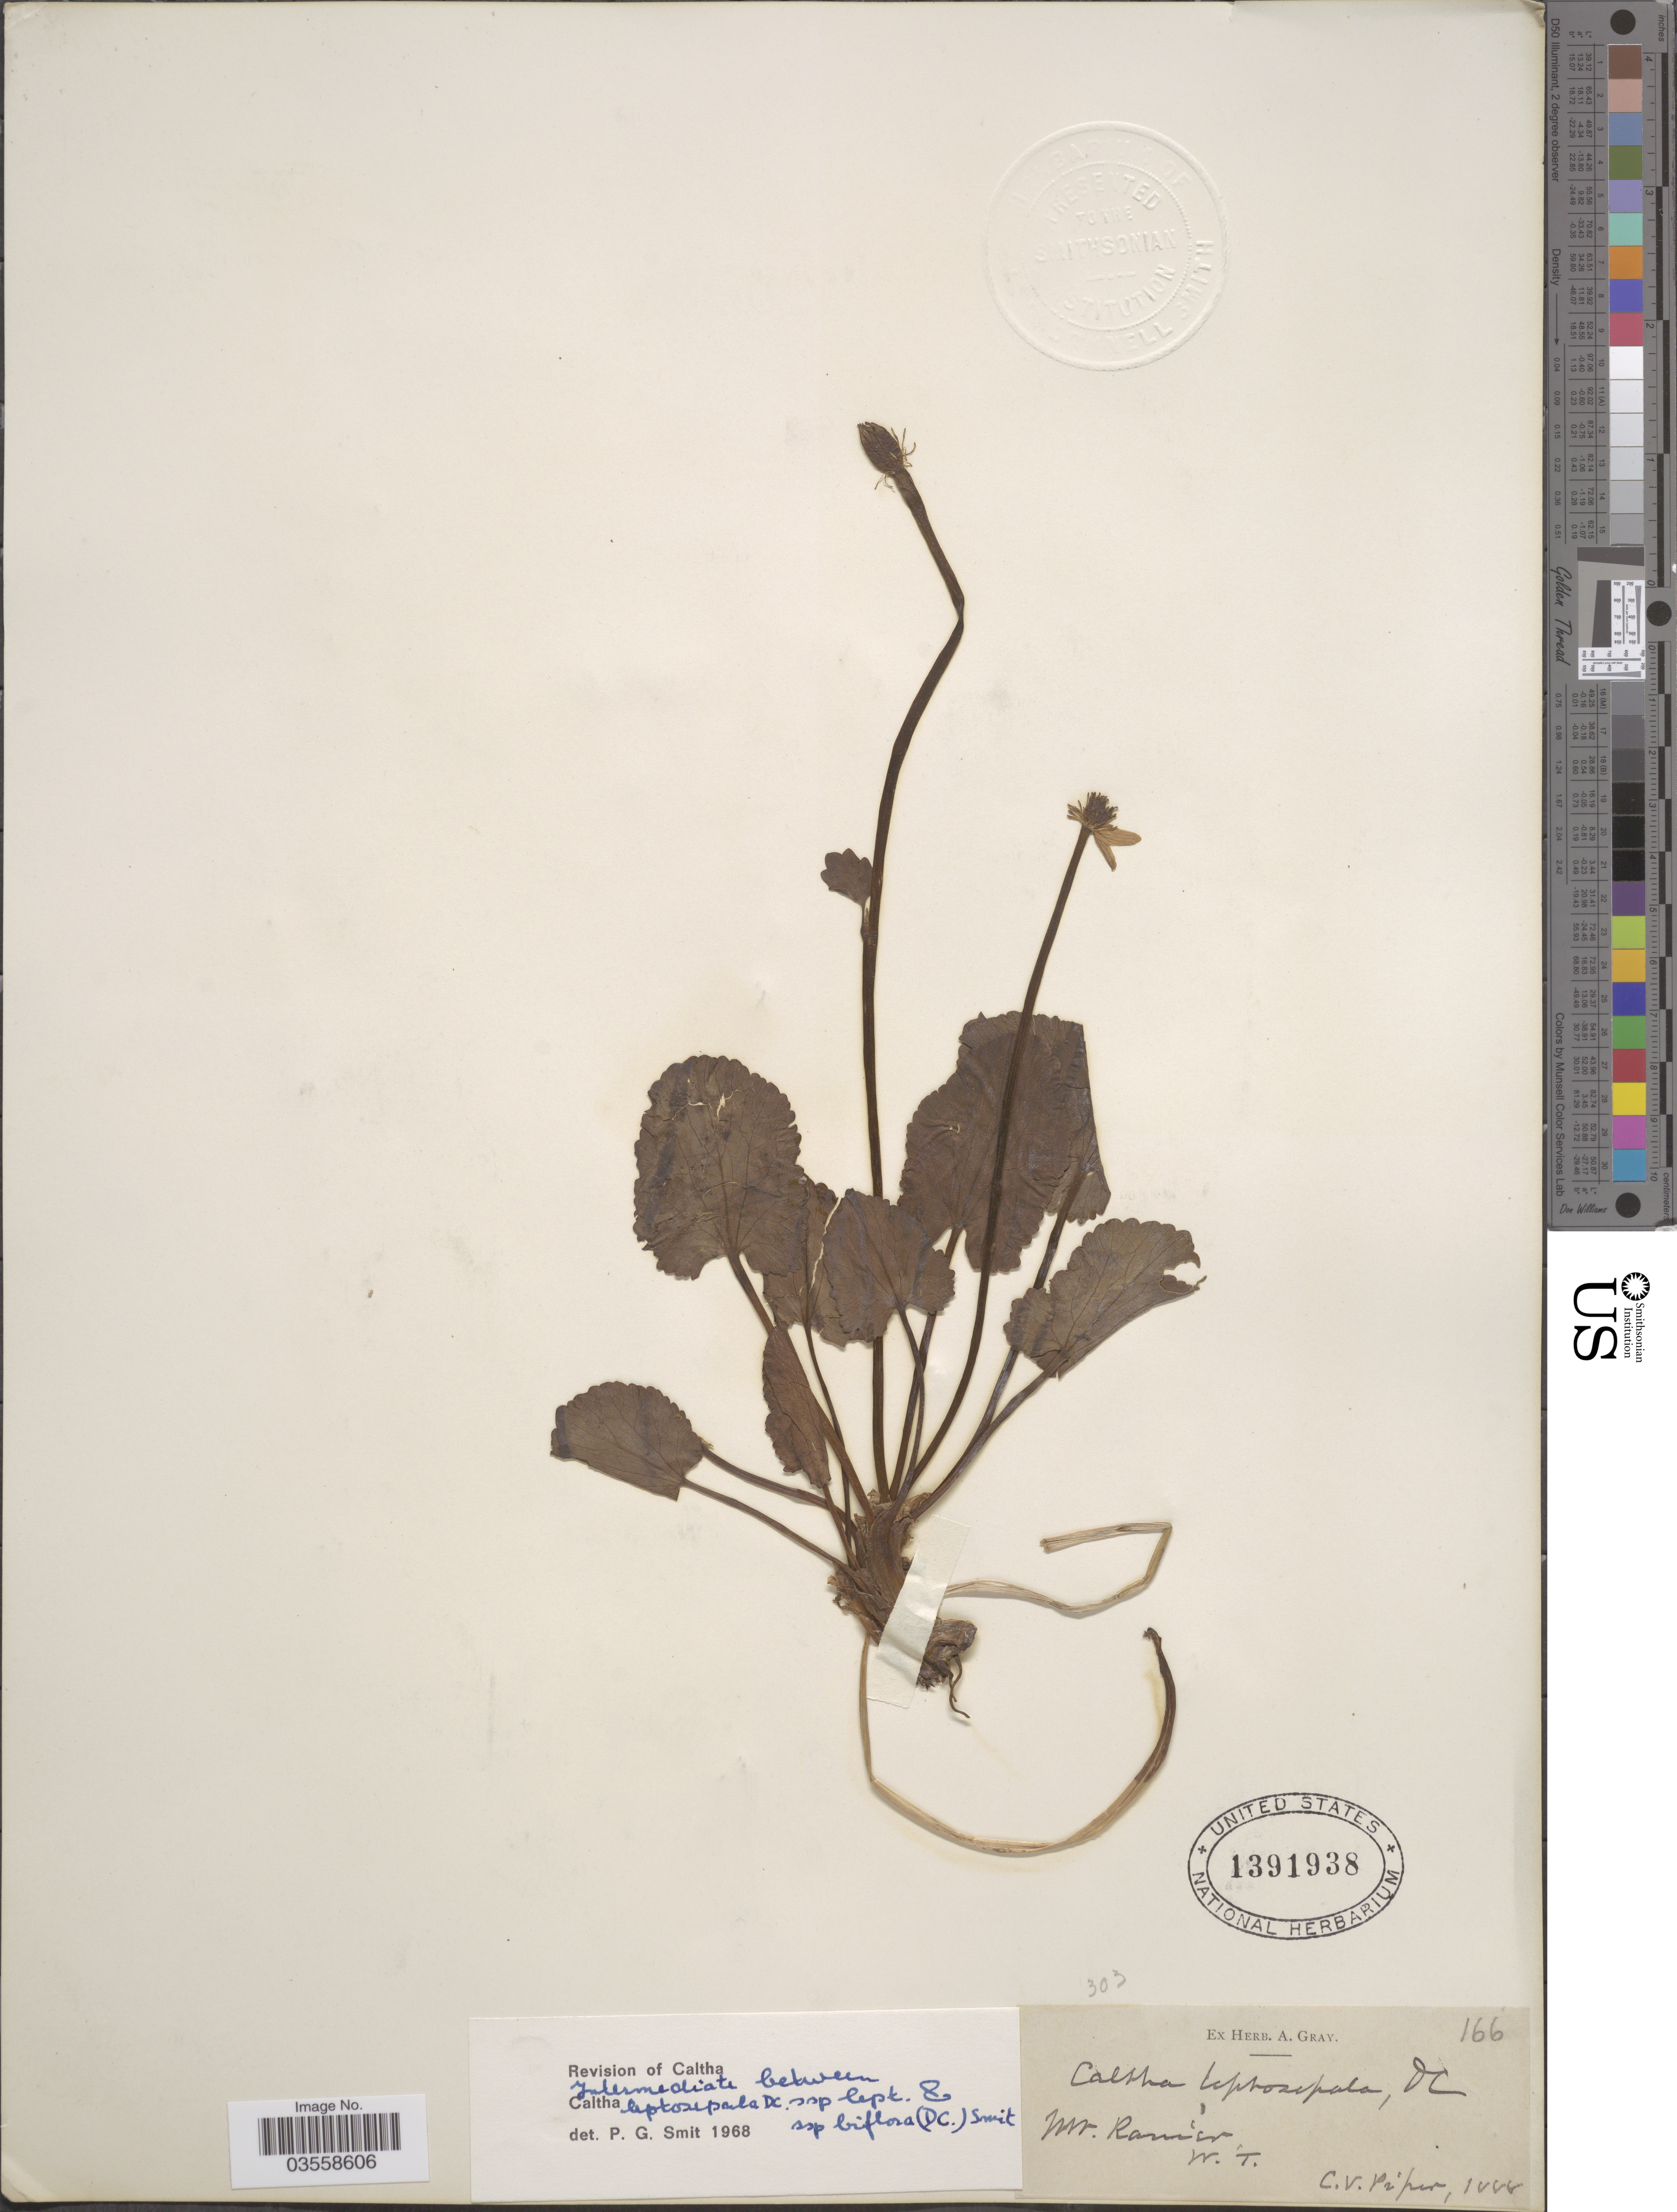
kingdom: Plantae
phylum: Tracheophyta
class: Magnoliopsida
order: Ranunculales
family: Ranunculaceae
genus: Caltha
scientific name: Caltha leptosepala subsp. biflora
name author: DC.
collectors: C. V. Piper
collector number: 166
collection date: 1888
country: United States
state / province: Washington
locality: Mt. Rainier. W. T.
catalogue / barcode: US 1391938